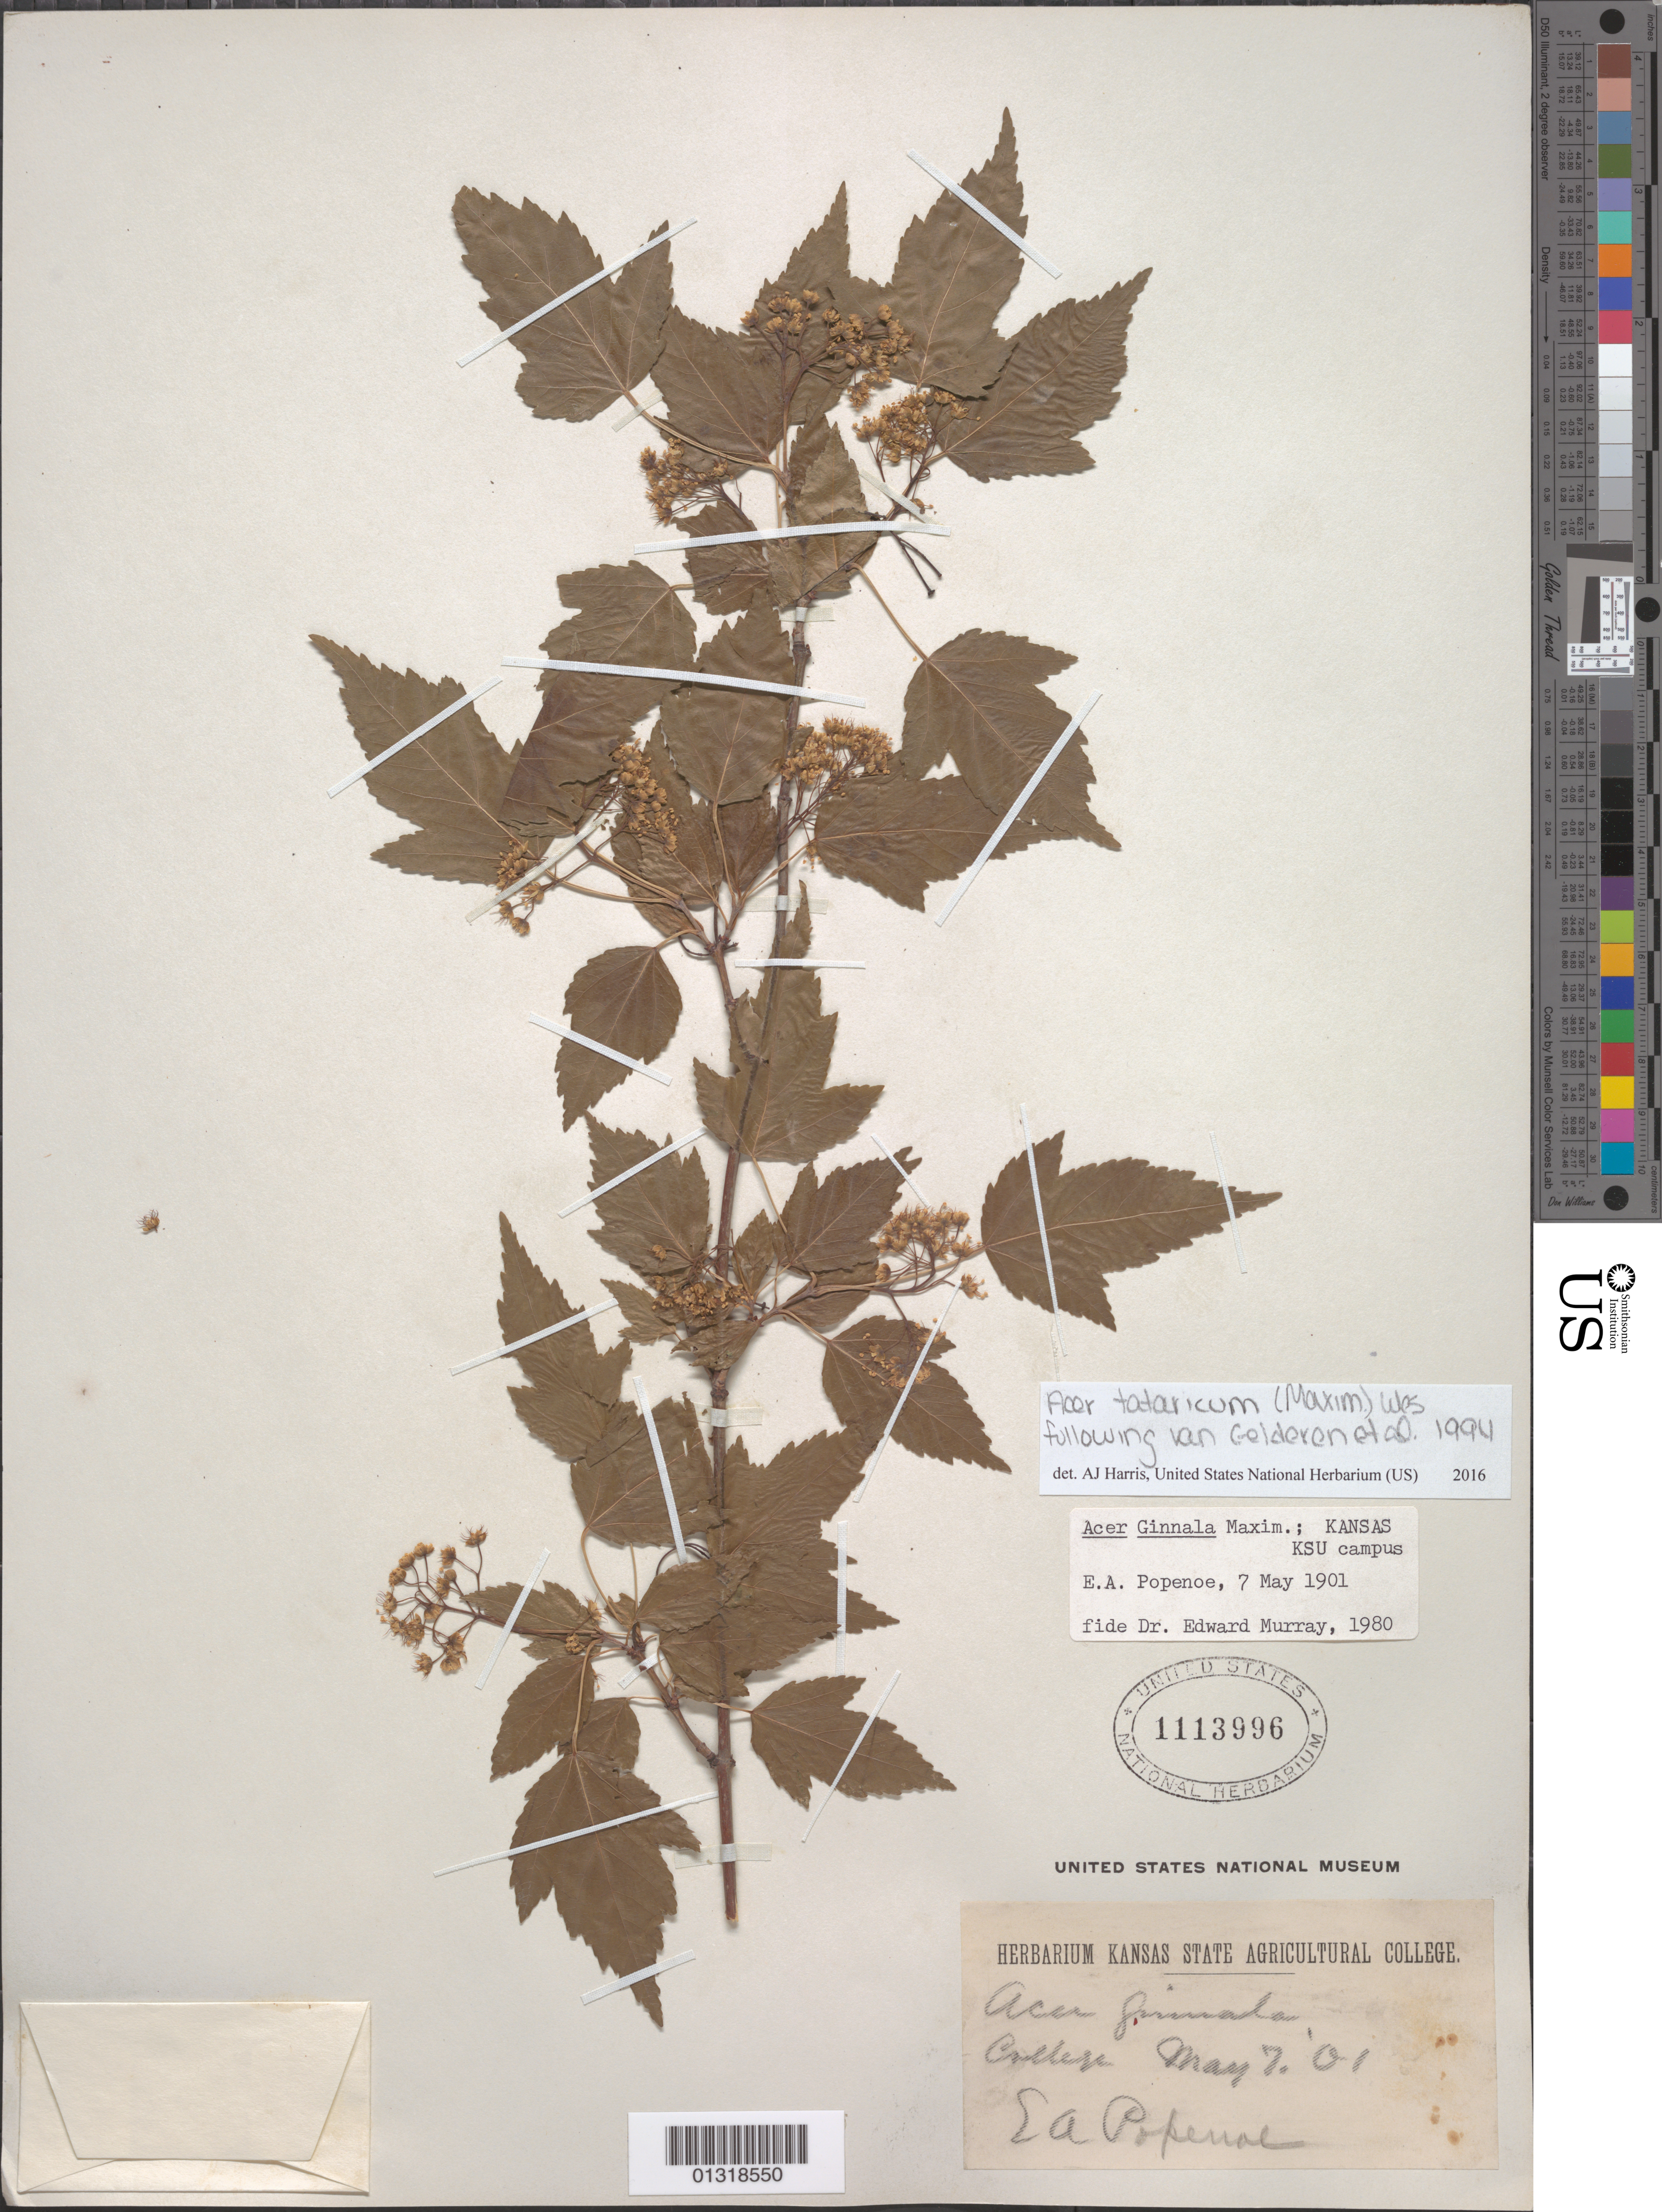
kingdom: Plantae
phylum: Tracheophyta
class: Magnoliopsida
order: Sapindales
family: Sapindaceae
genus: Acer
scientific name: Acer tataricum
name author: L.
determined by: Harris, A. J.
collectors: E. A. Popenoe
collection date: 1901-05-07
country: United States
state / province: Kansas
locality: Kansas State Agricultural College [Kansas State University]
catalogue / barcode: US 1113996